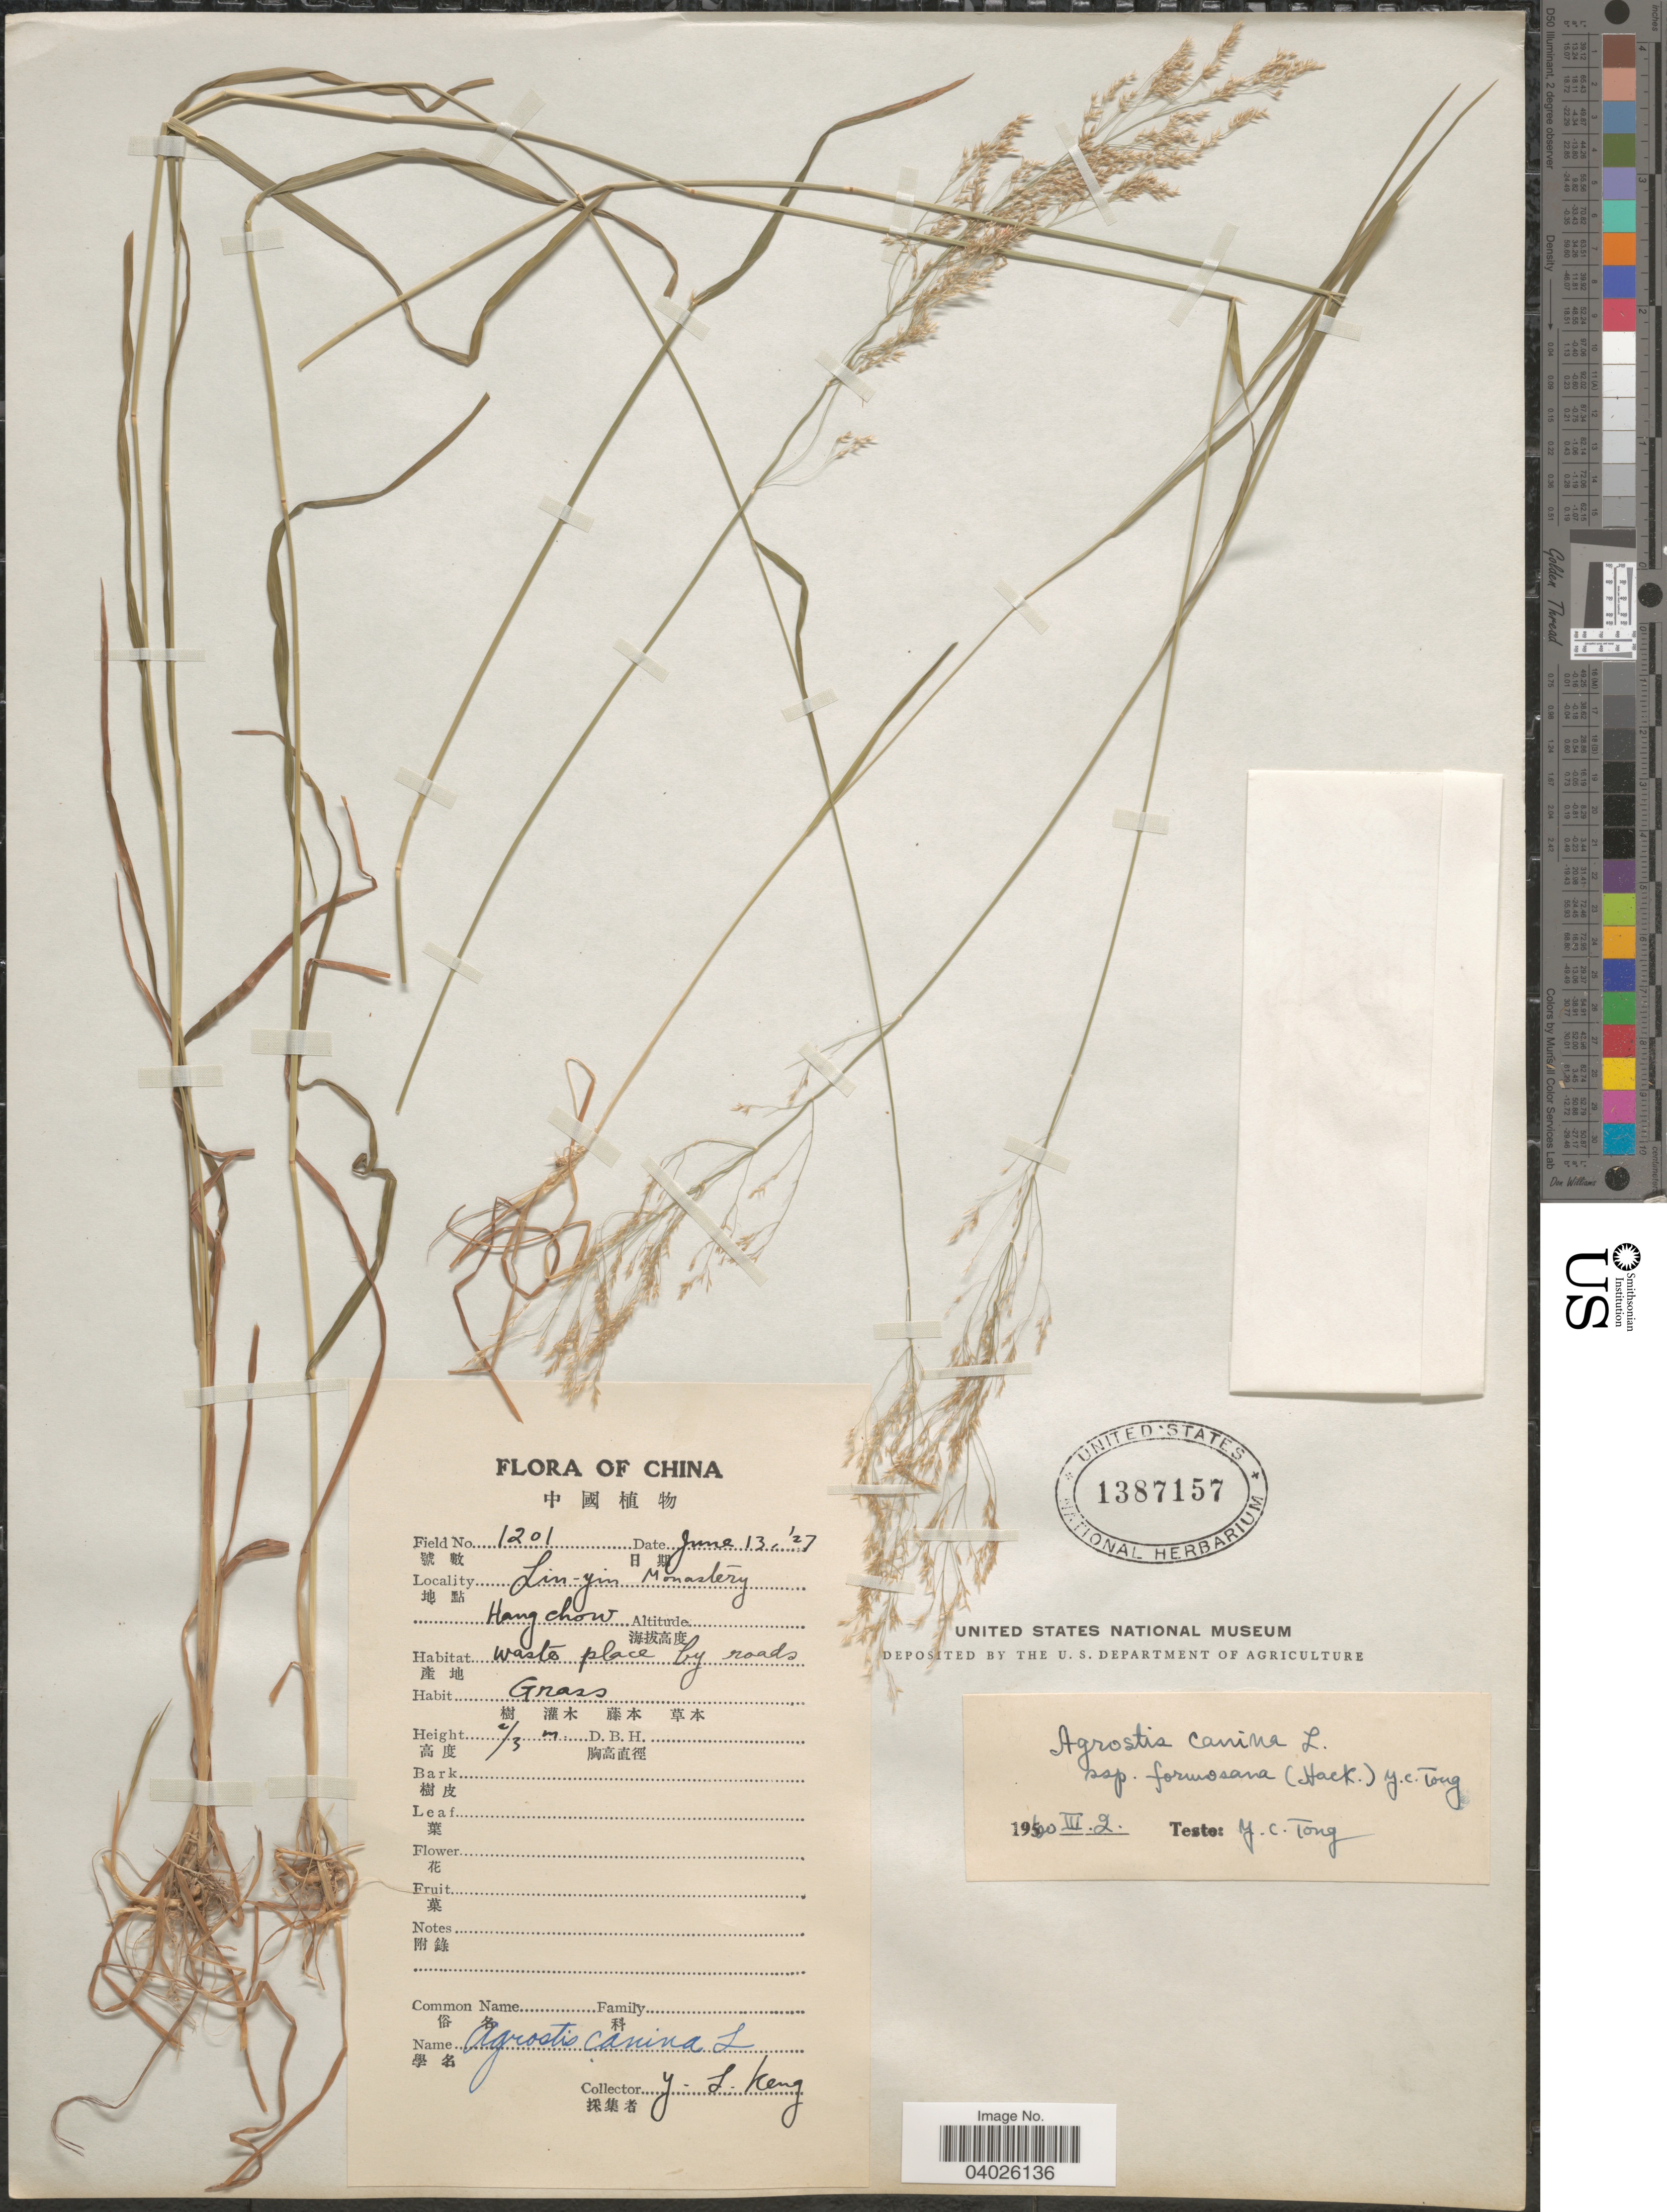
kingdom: Plantae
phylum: Tracheophyta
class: Liliopsida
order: Poales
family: Poaceae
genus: Agrostis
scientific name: Agrostis canina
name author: L.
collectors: Y. L. Keng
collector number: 1201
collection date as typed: Transcribed d/m/y: 13/6/27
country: China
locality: Lin-yin Monastery. Hang chow.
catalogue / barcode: US 1387157